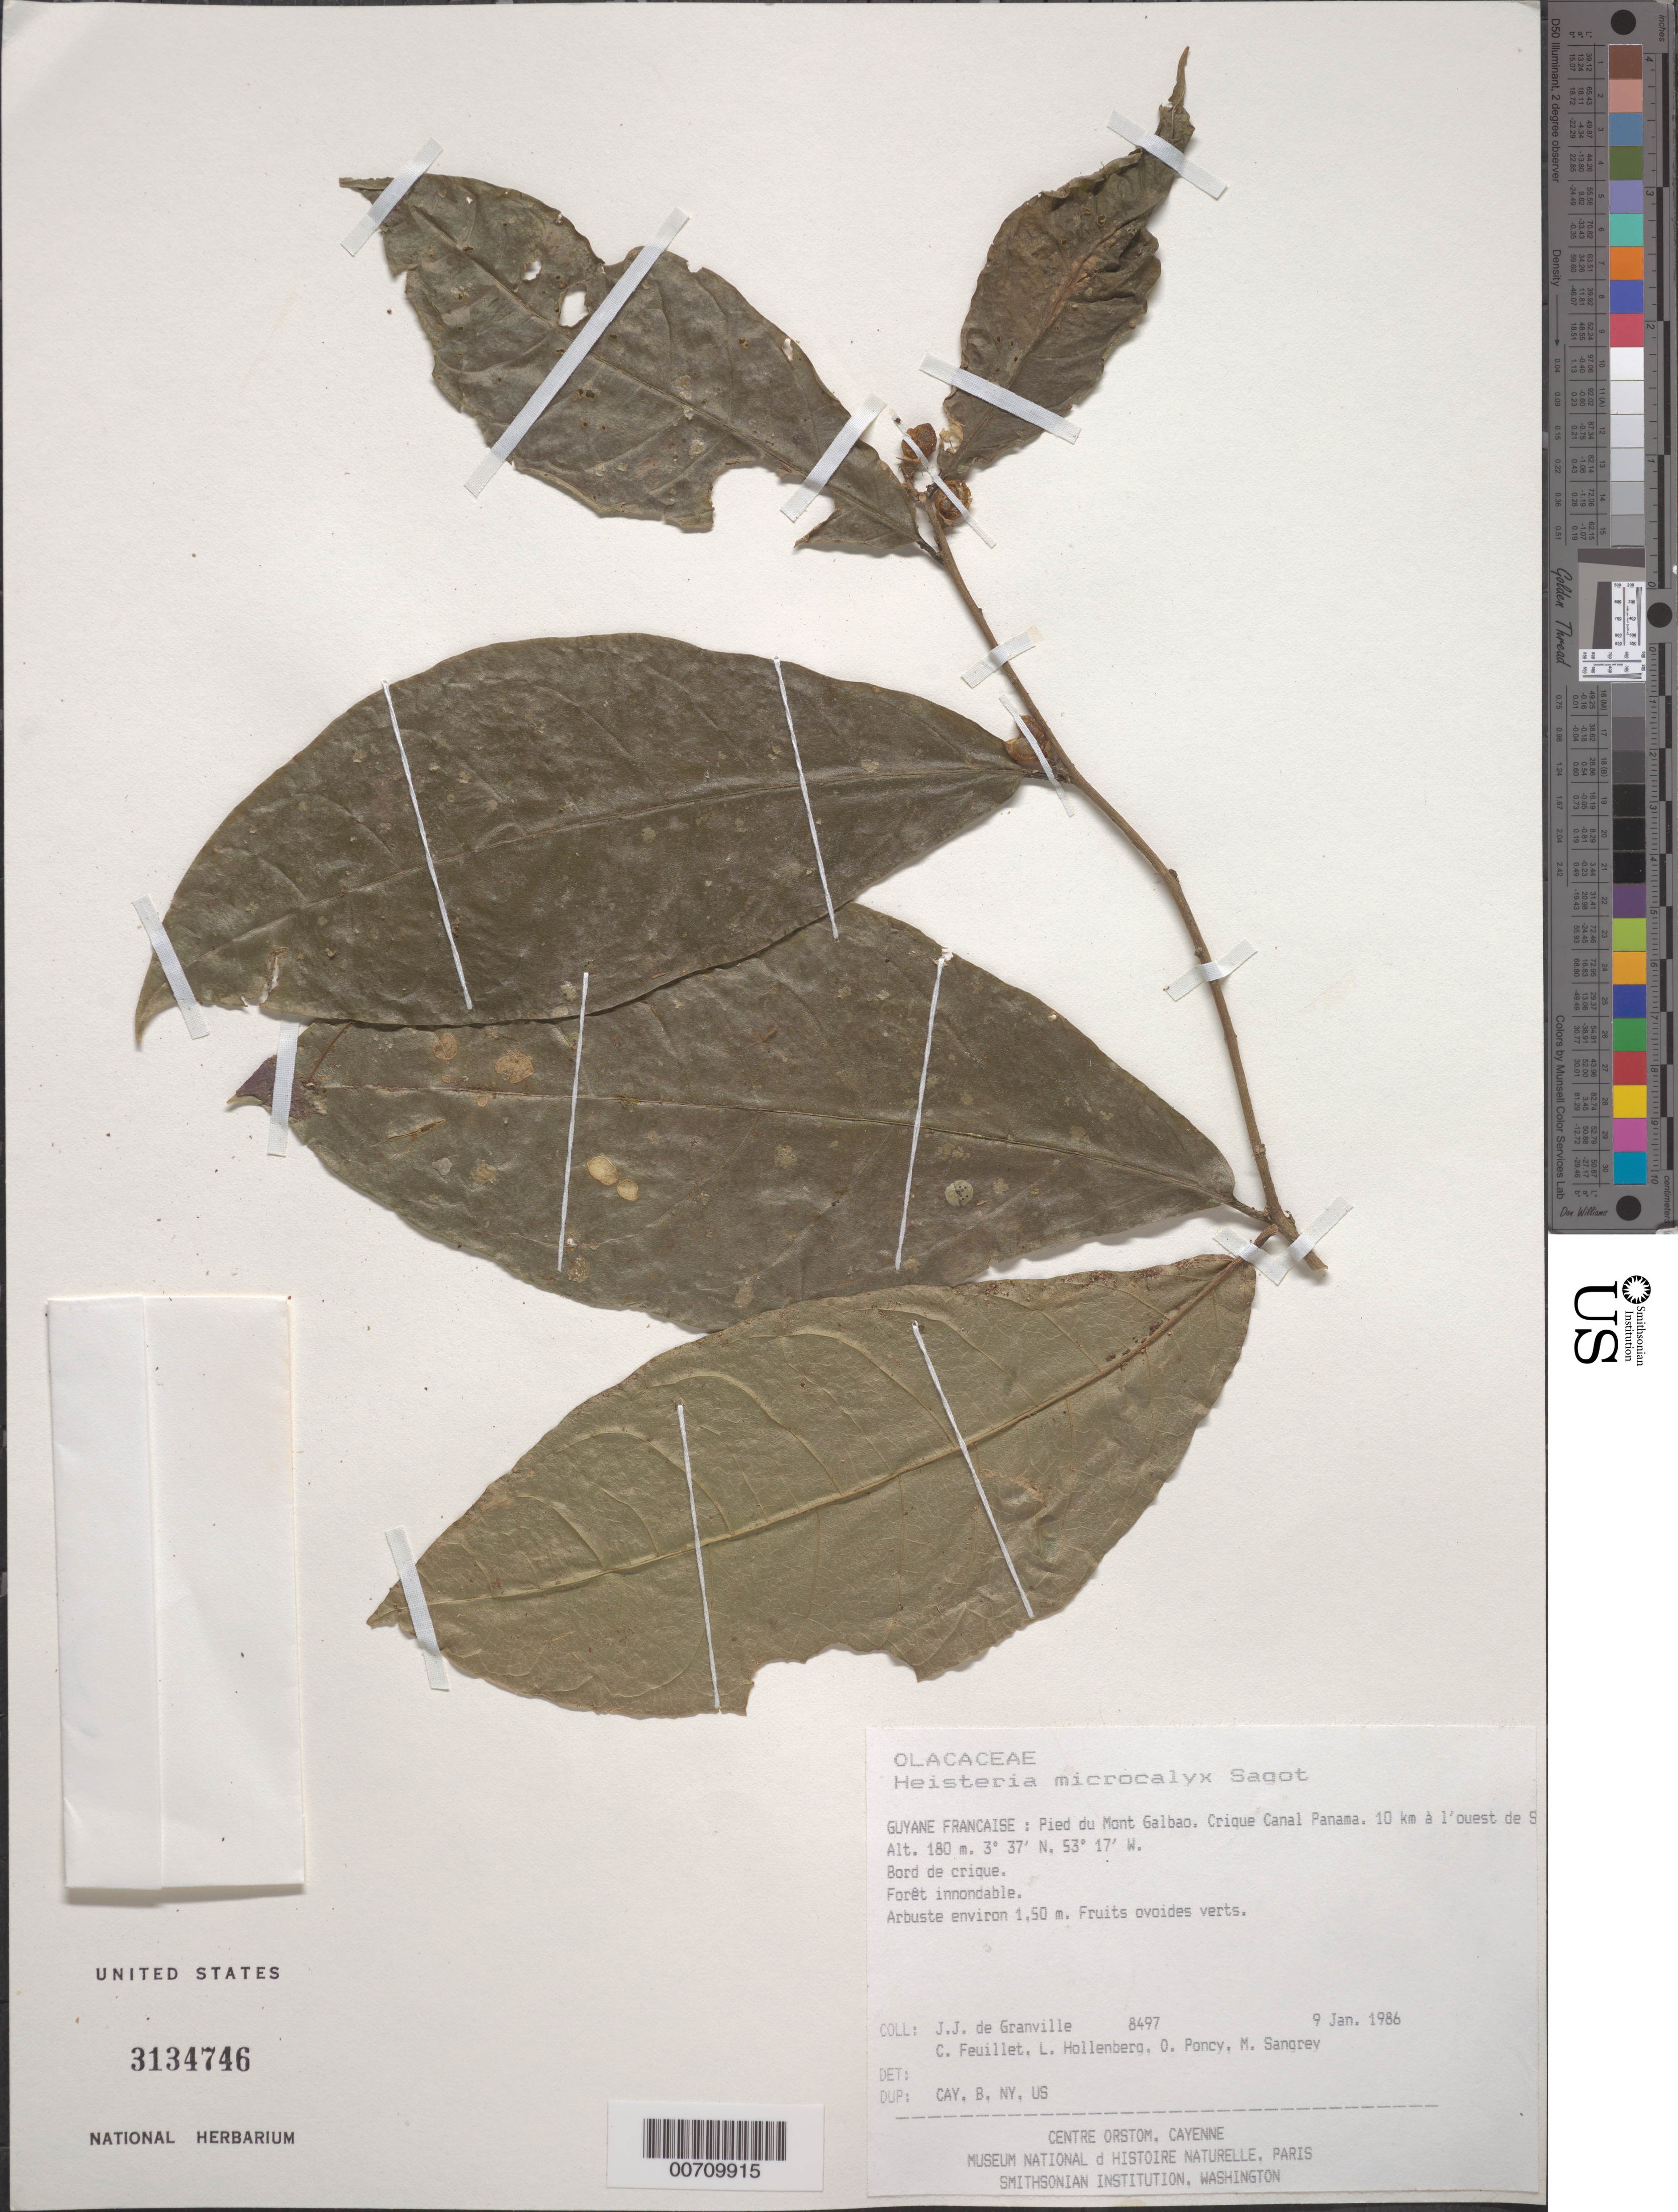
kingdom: Plantae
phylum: Tracheophyta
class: Magnoliopsida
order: Santalales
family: Erythropalaceae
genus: Heisteria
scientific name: Heisteria microcalyx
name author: Sagot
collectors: J.-J. de Granville, C. Feuillet, L. Hollenberg, O. Poncy & M. S. Sangrey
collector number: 8497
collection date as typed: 9-Jan-86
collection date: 1986-01-09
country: French Guiana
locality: Pied du Mont Galbao. Crique Canal Panama. 10 km à l'ouest de Saül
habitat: Forêt innondable, bord de crique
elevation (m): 180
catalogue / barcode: US 3134746